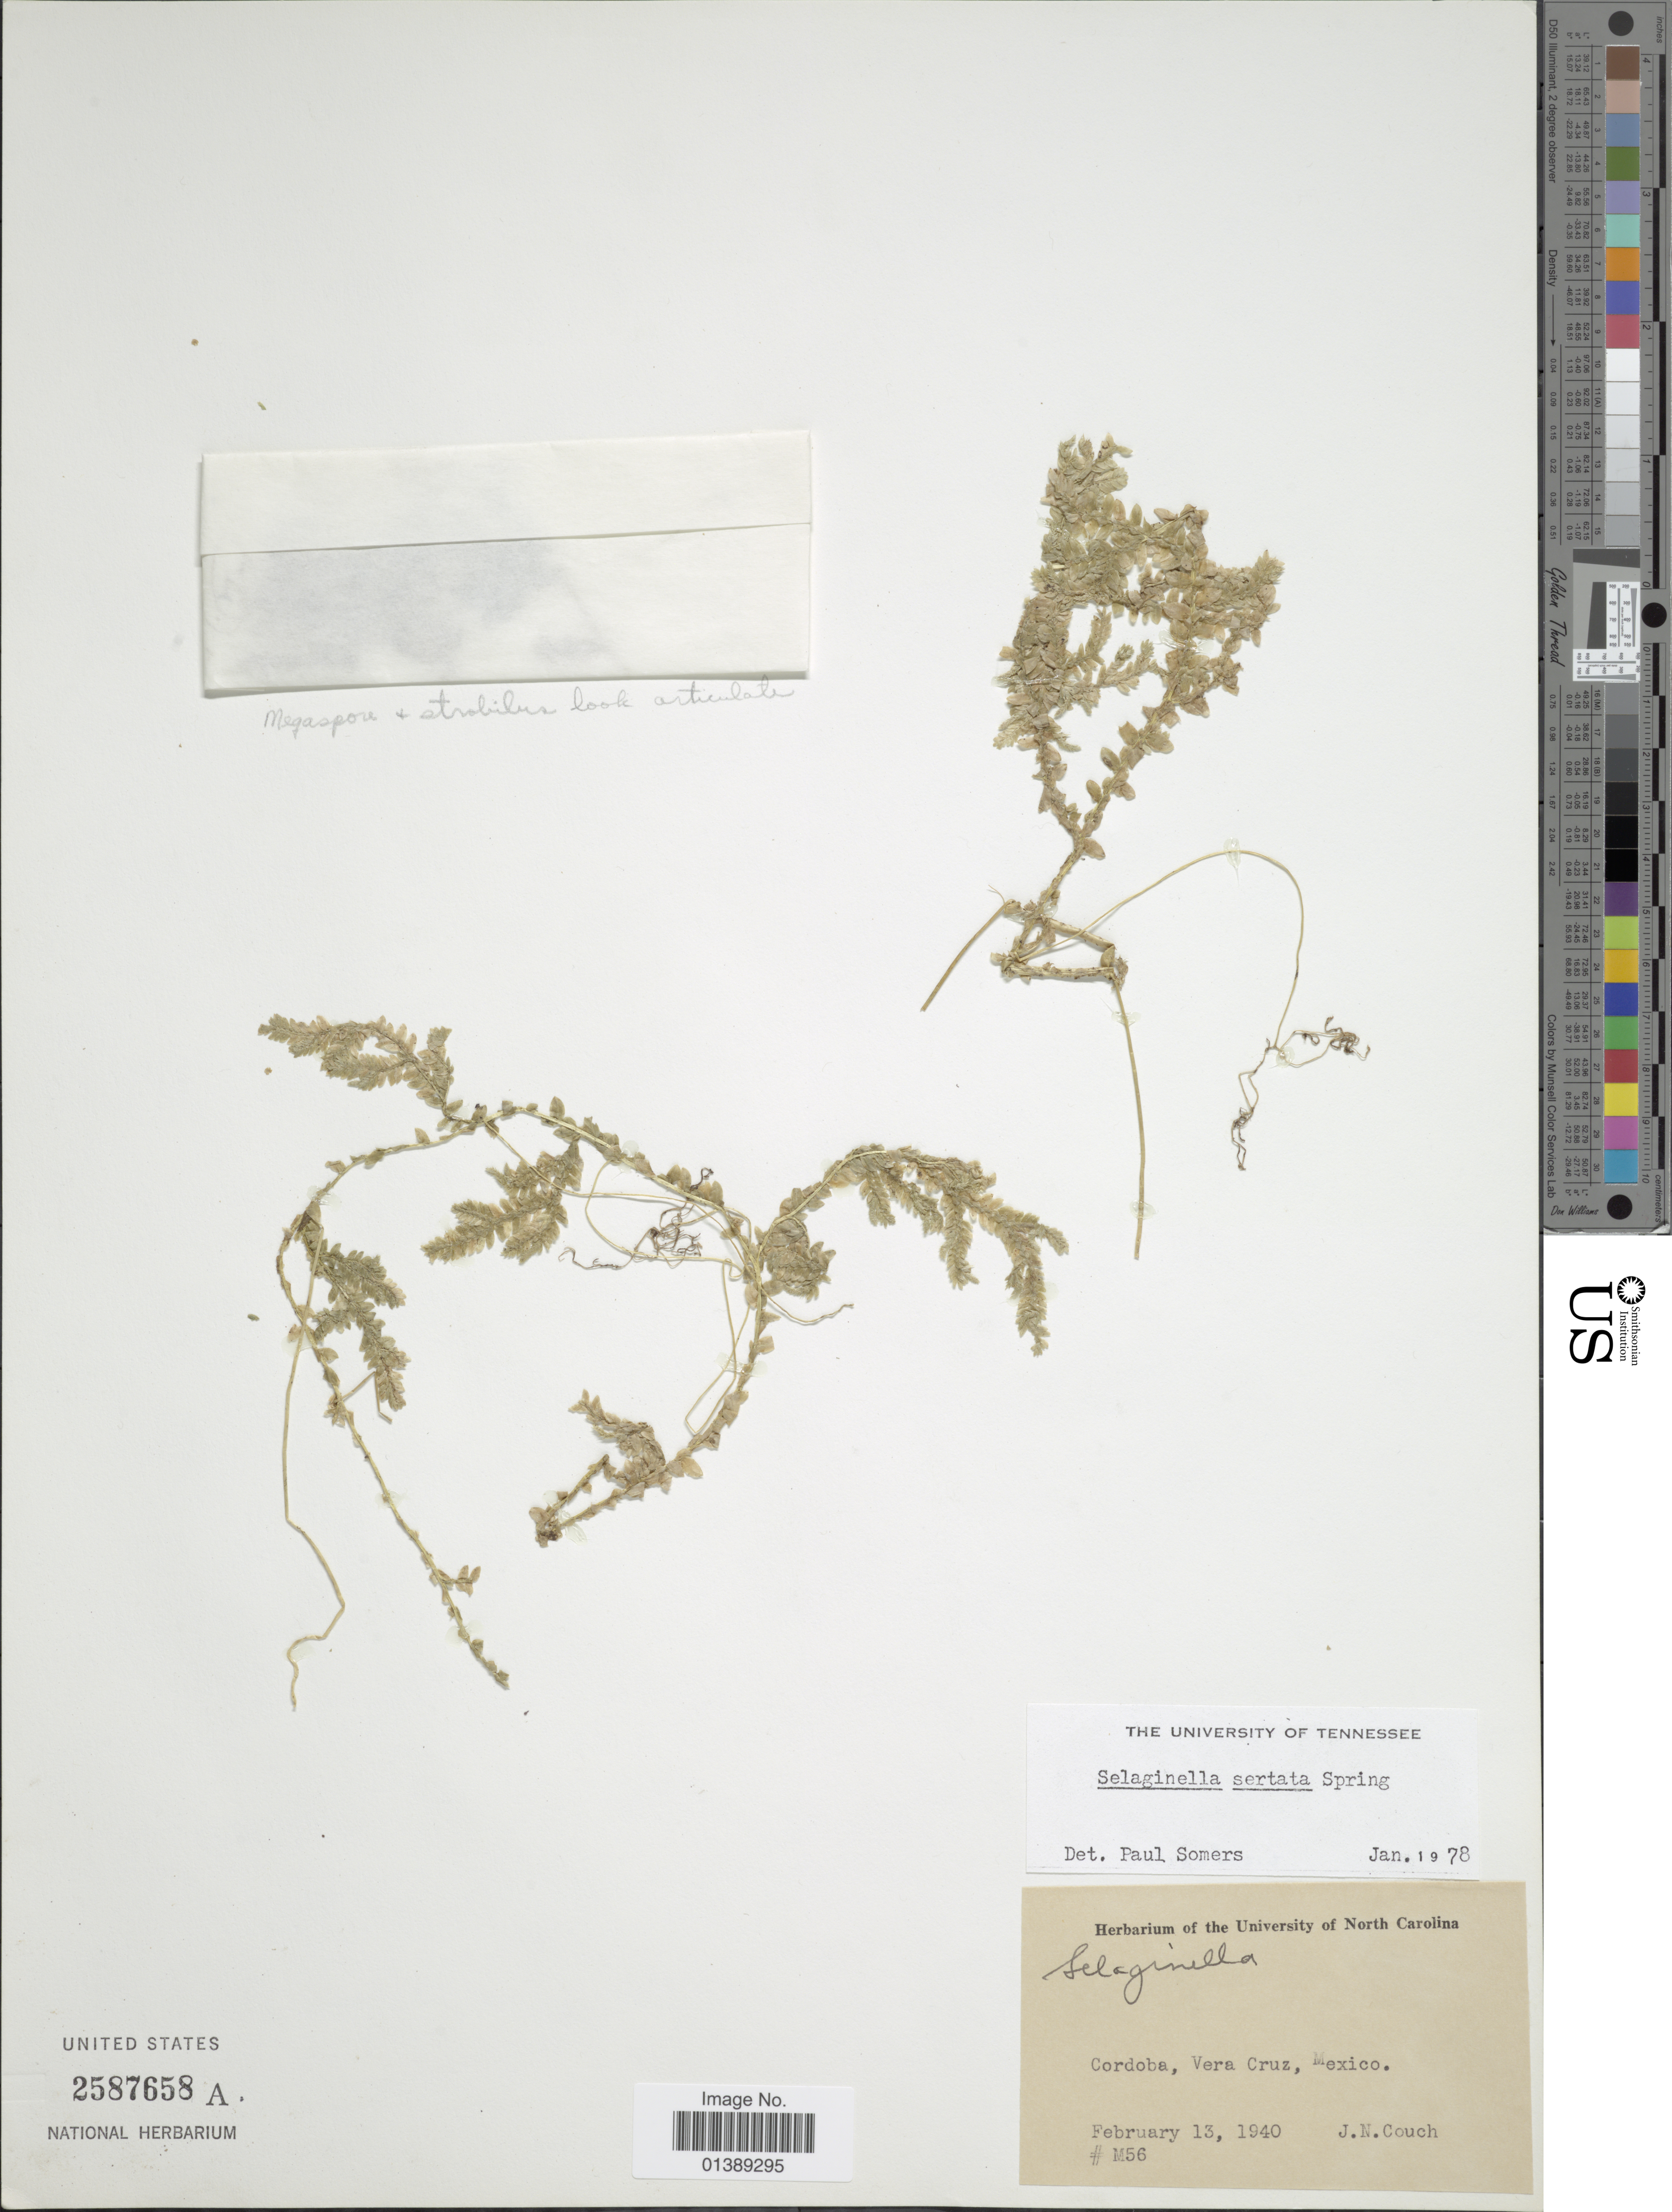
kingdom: Plantae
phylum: Tracheophyta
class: Lycopodiopsida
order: Selaginellales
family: Selaginellaceae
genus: Selaginella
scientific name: Selaginella sertata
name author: Spring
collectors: J. N. Couch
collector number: M56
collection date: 1940-02-13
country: Mexico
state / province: Veracruz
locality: Cordoba, Vera Cruz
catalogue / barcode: US 2587658A